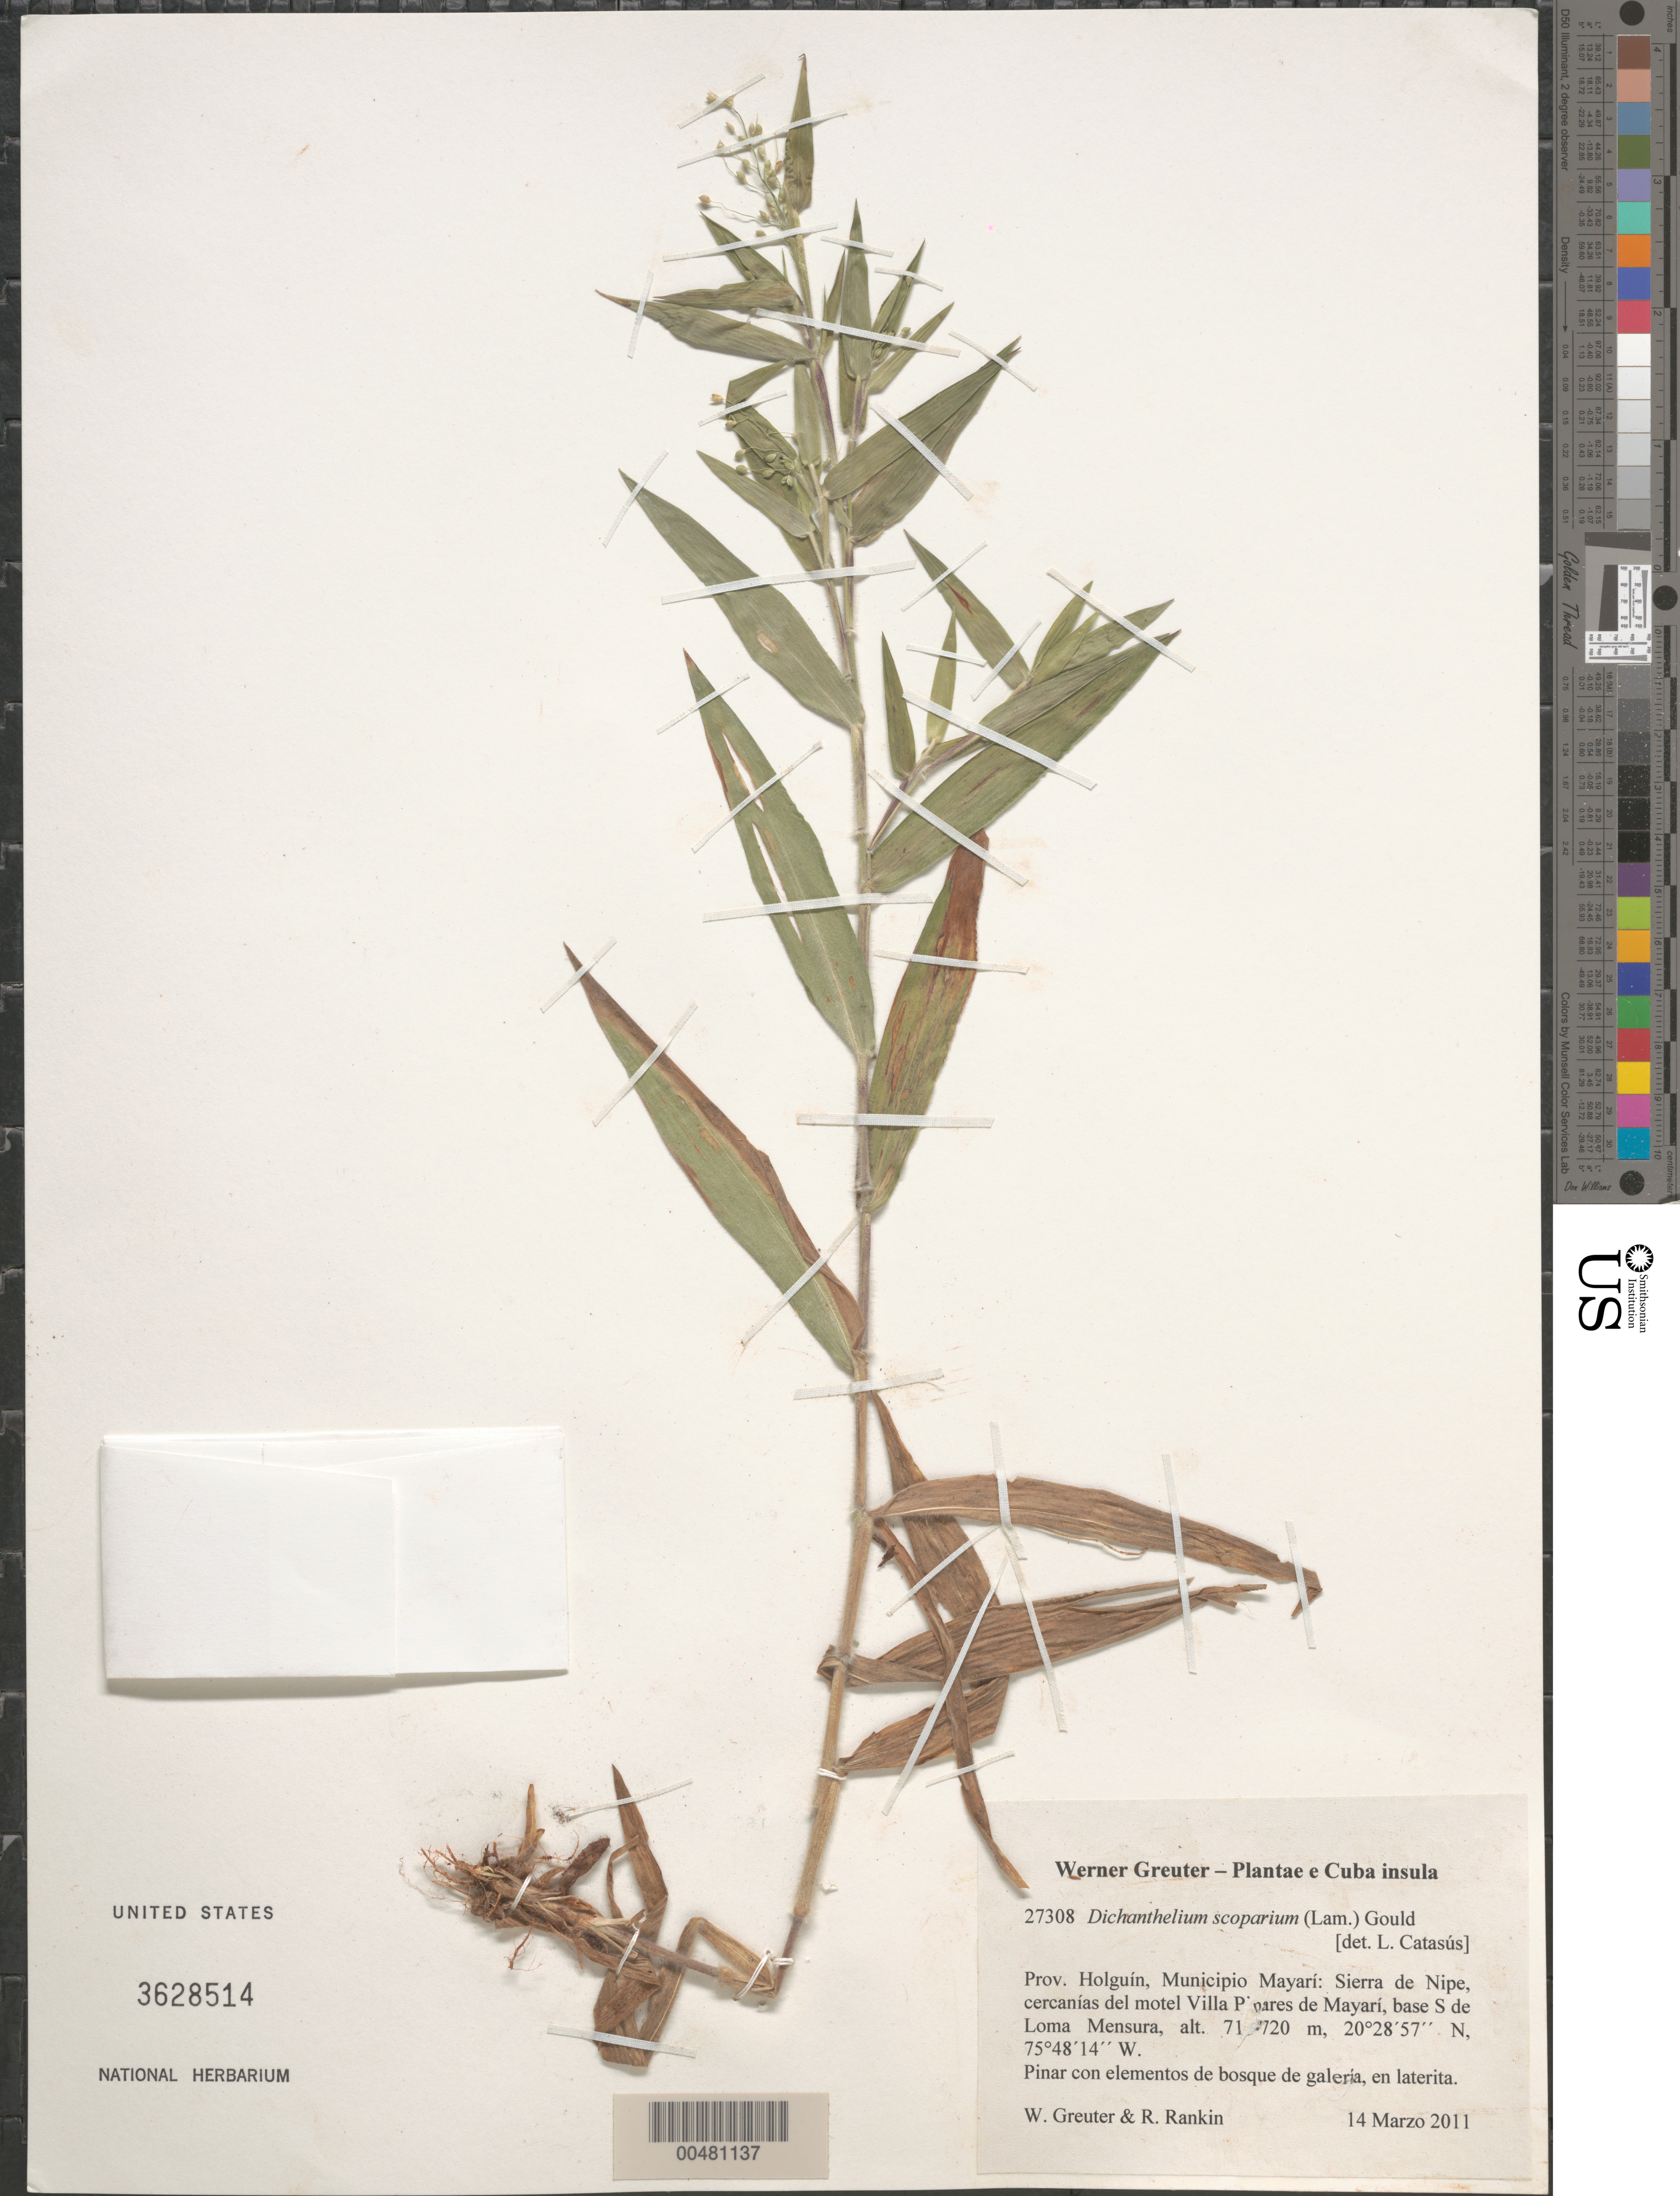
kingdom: Plantae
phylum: Tracheophyta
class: Liliopsida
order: Poales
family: Poaceae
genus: Dichanthelium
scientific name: Dichanthelium scoparium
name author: (Lam.) Gould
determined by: Catasús Guerra, L. J.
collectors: W. R. Greuter & R. Rankin Rodriguez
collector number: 27308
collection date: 2011-03-14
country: Cuba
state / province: Holguin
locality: Mun. Mayarí, Sierra de Nipe, cercanías motel Villa Pinares de Mayarí, base S de Loma Mensura.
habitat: Pinar con elementos de bosque de galería, en laterita.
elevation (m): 710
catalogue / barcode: US 3628514